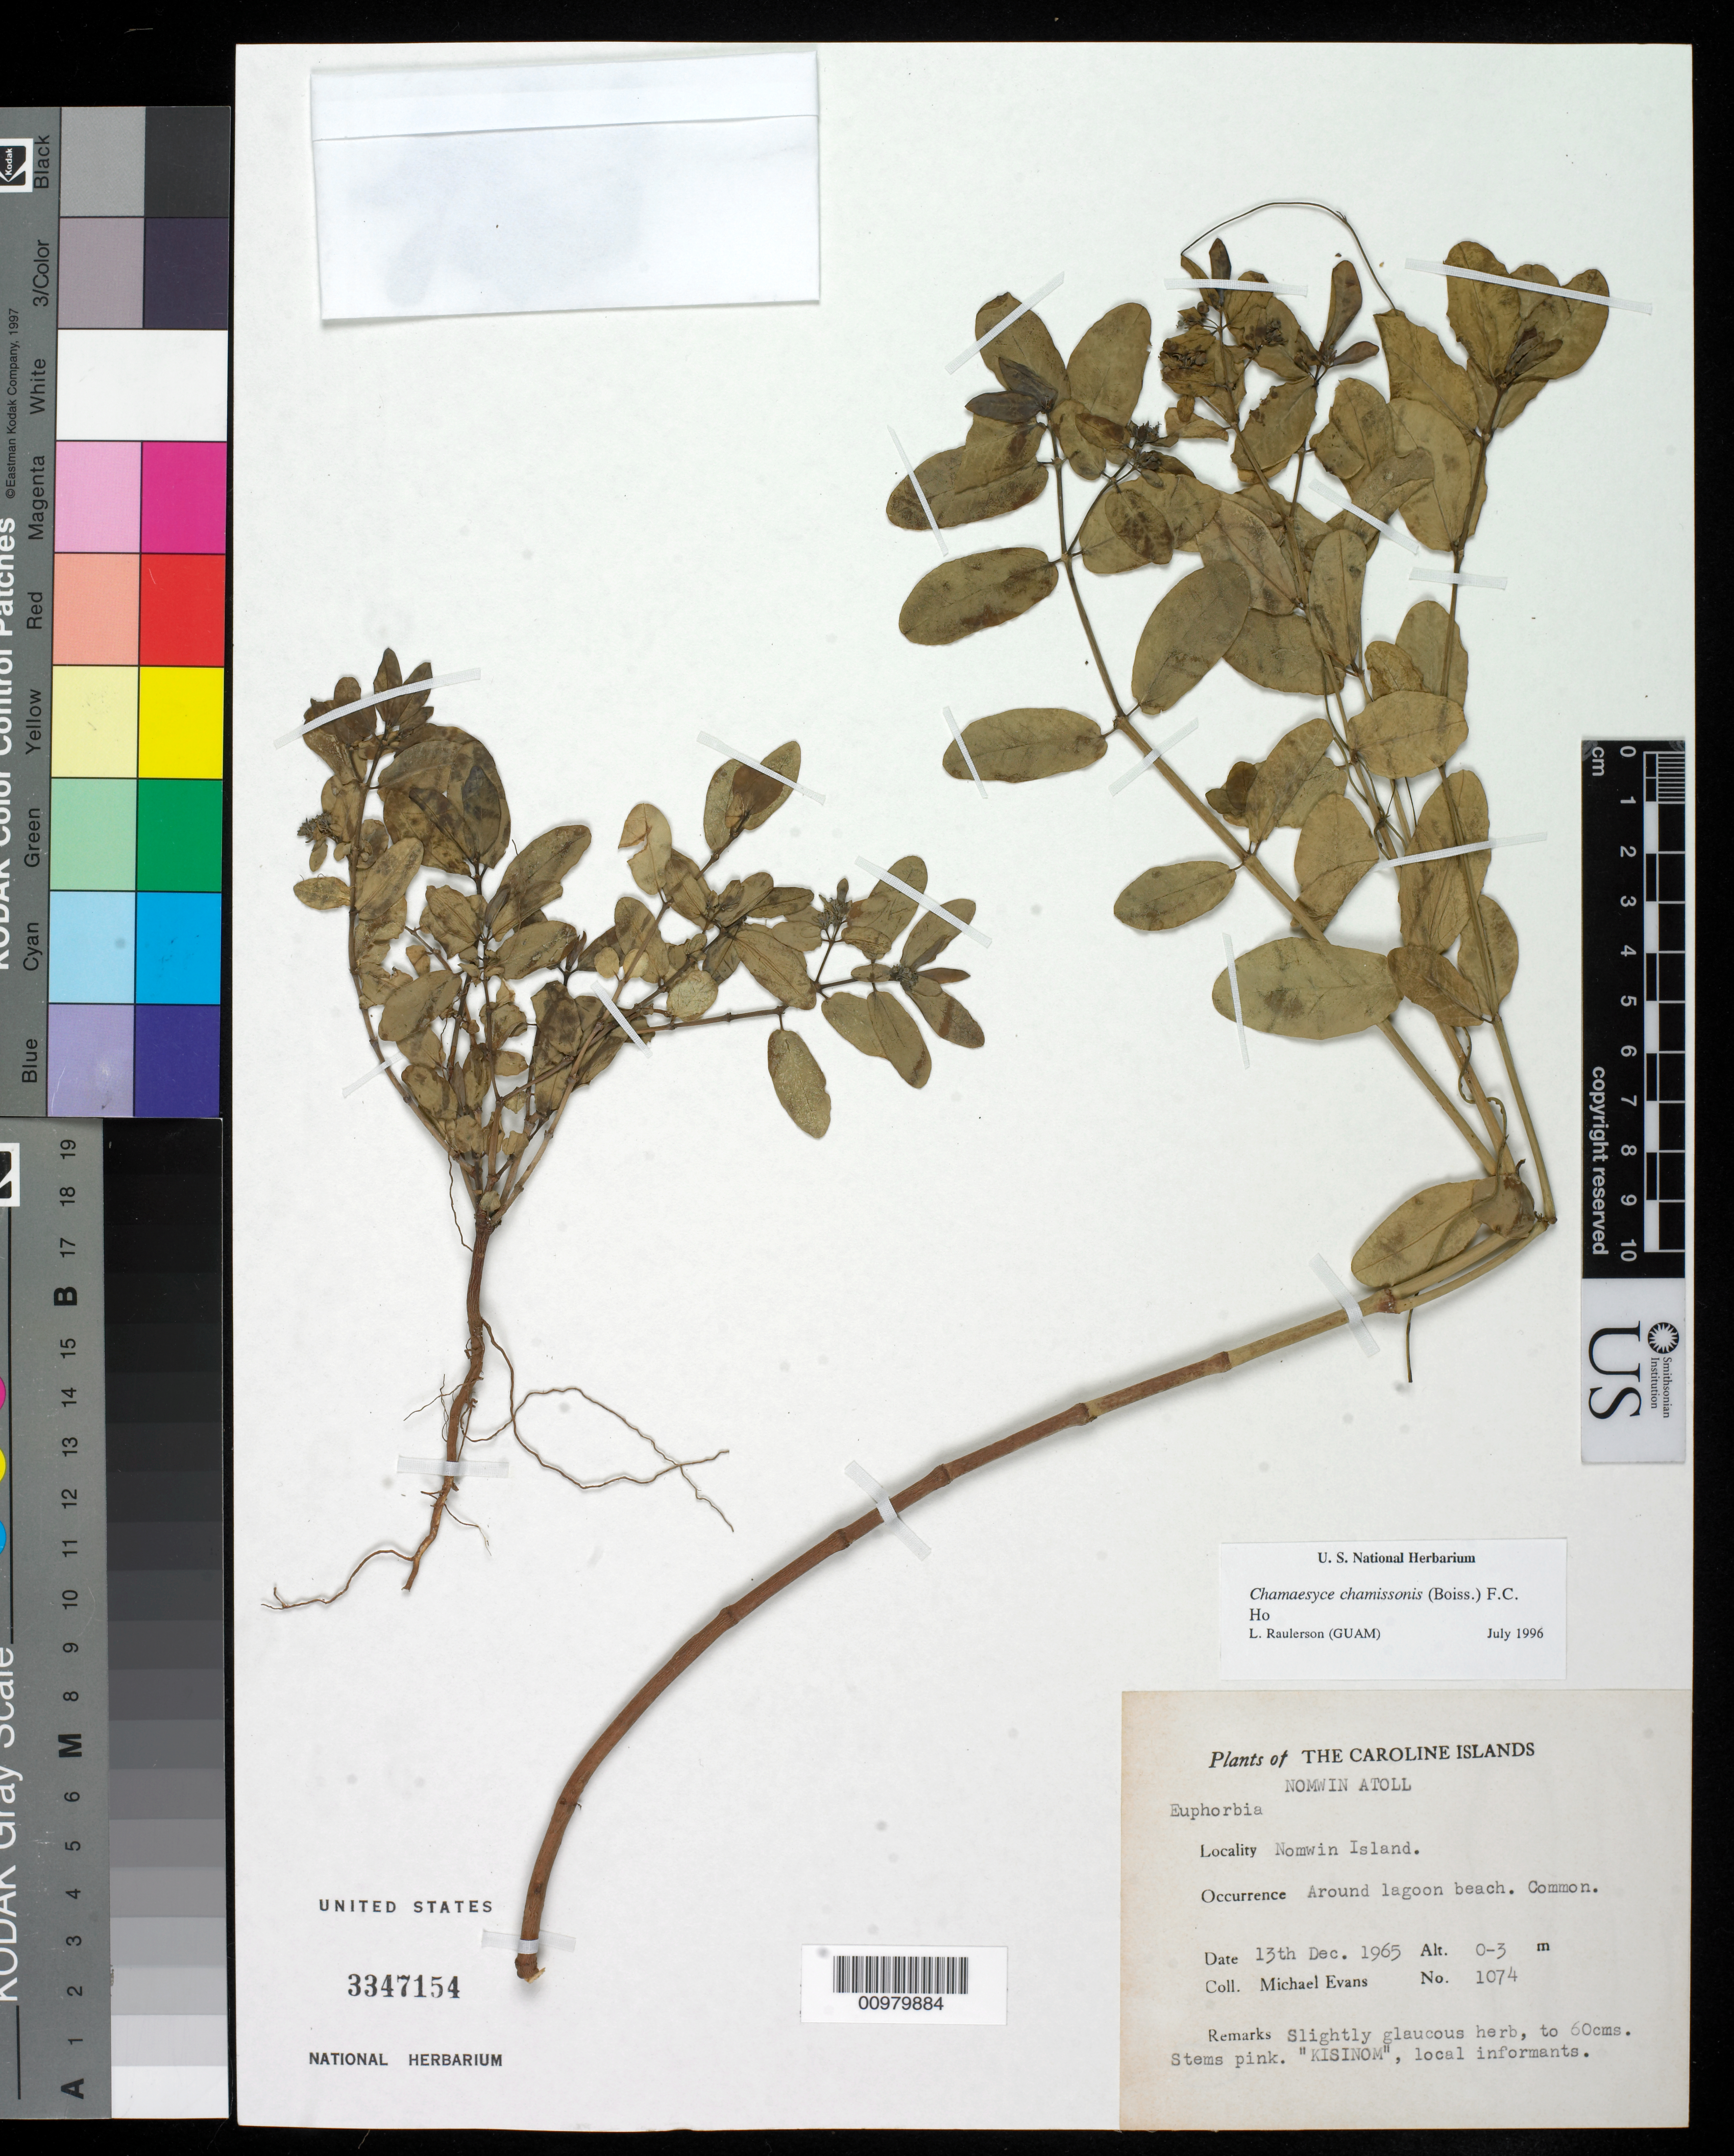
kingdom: Plantae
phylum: Tracheophyta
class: Magnoliopsida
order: Malpighiales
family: Euphorbiaceae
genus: Euphorbia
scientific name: Euphorbia chamissonis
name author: (Klotzsch ex Klotzsch & Garcke) Boiss.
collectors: M. Evans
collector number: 1074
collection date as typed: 13 Dec 1965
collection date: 1965-12-13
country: Micronesia, Federated States of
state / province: Truk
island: Nomwin Atoll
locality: Nomwin Islet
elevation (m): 0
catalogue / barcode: US 3347154